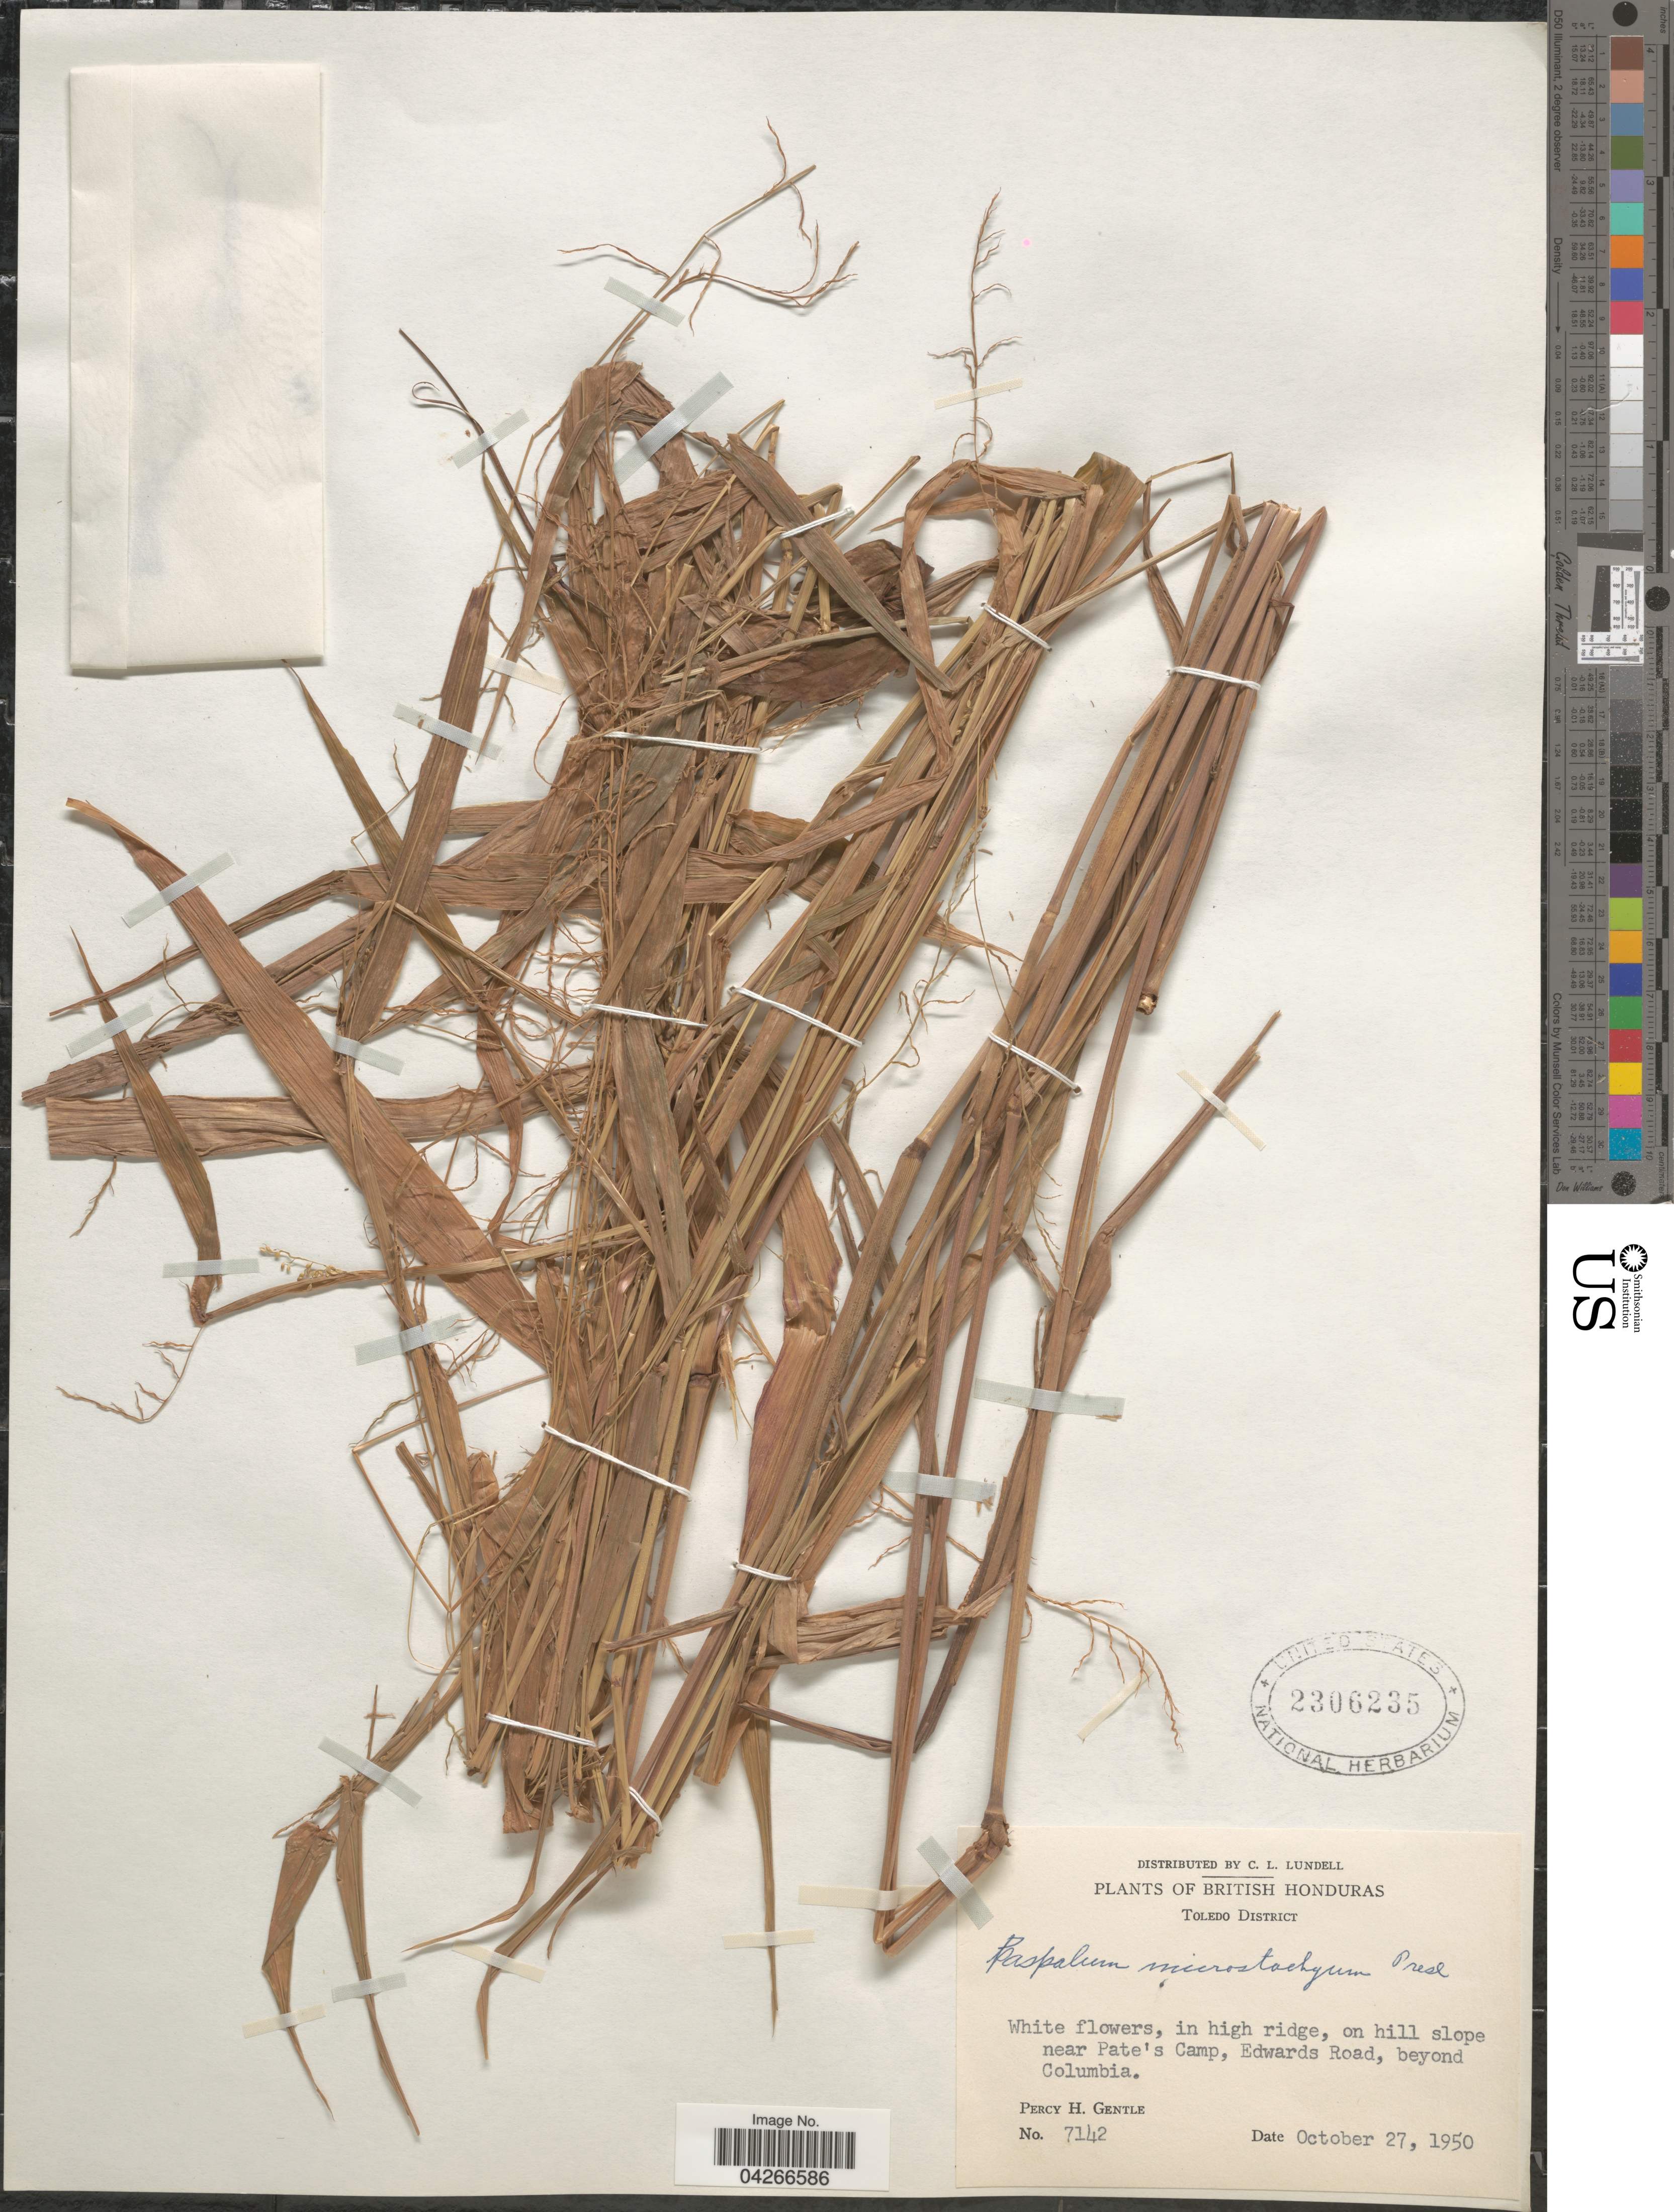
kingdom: Plantae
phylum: Tracheophyta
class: Liliopsida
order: Poales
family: Poaceae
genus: Paspalum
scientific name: Paspalum microstachyum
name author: J. Presl in C. Presl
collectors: P. H. Gentle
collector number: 7142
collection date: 1950-10-27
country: Belize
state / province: Toledo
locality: British Honduras. Toledo District. On hill slope near Pate's Camp, Edwards Road, beyond Columbia.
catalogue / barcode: US 2306235